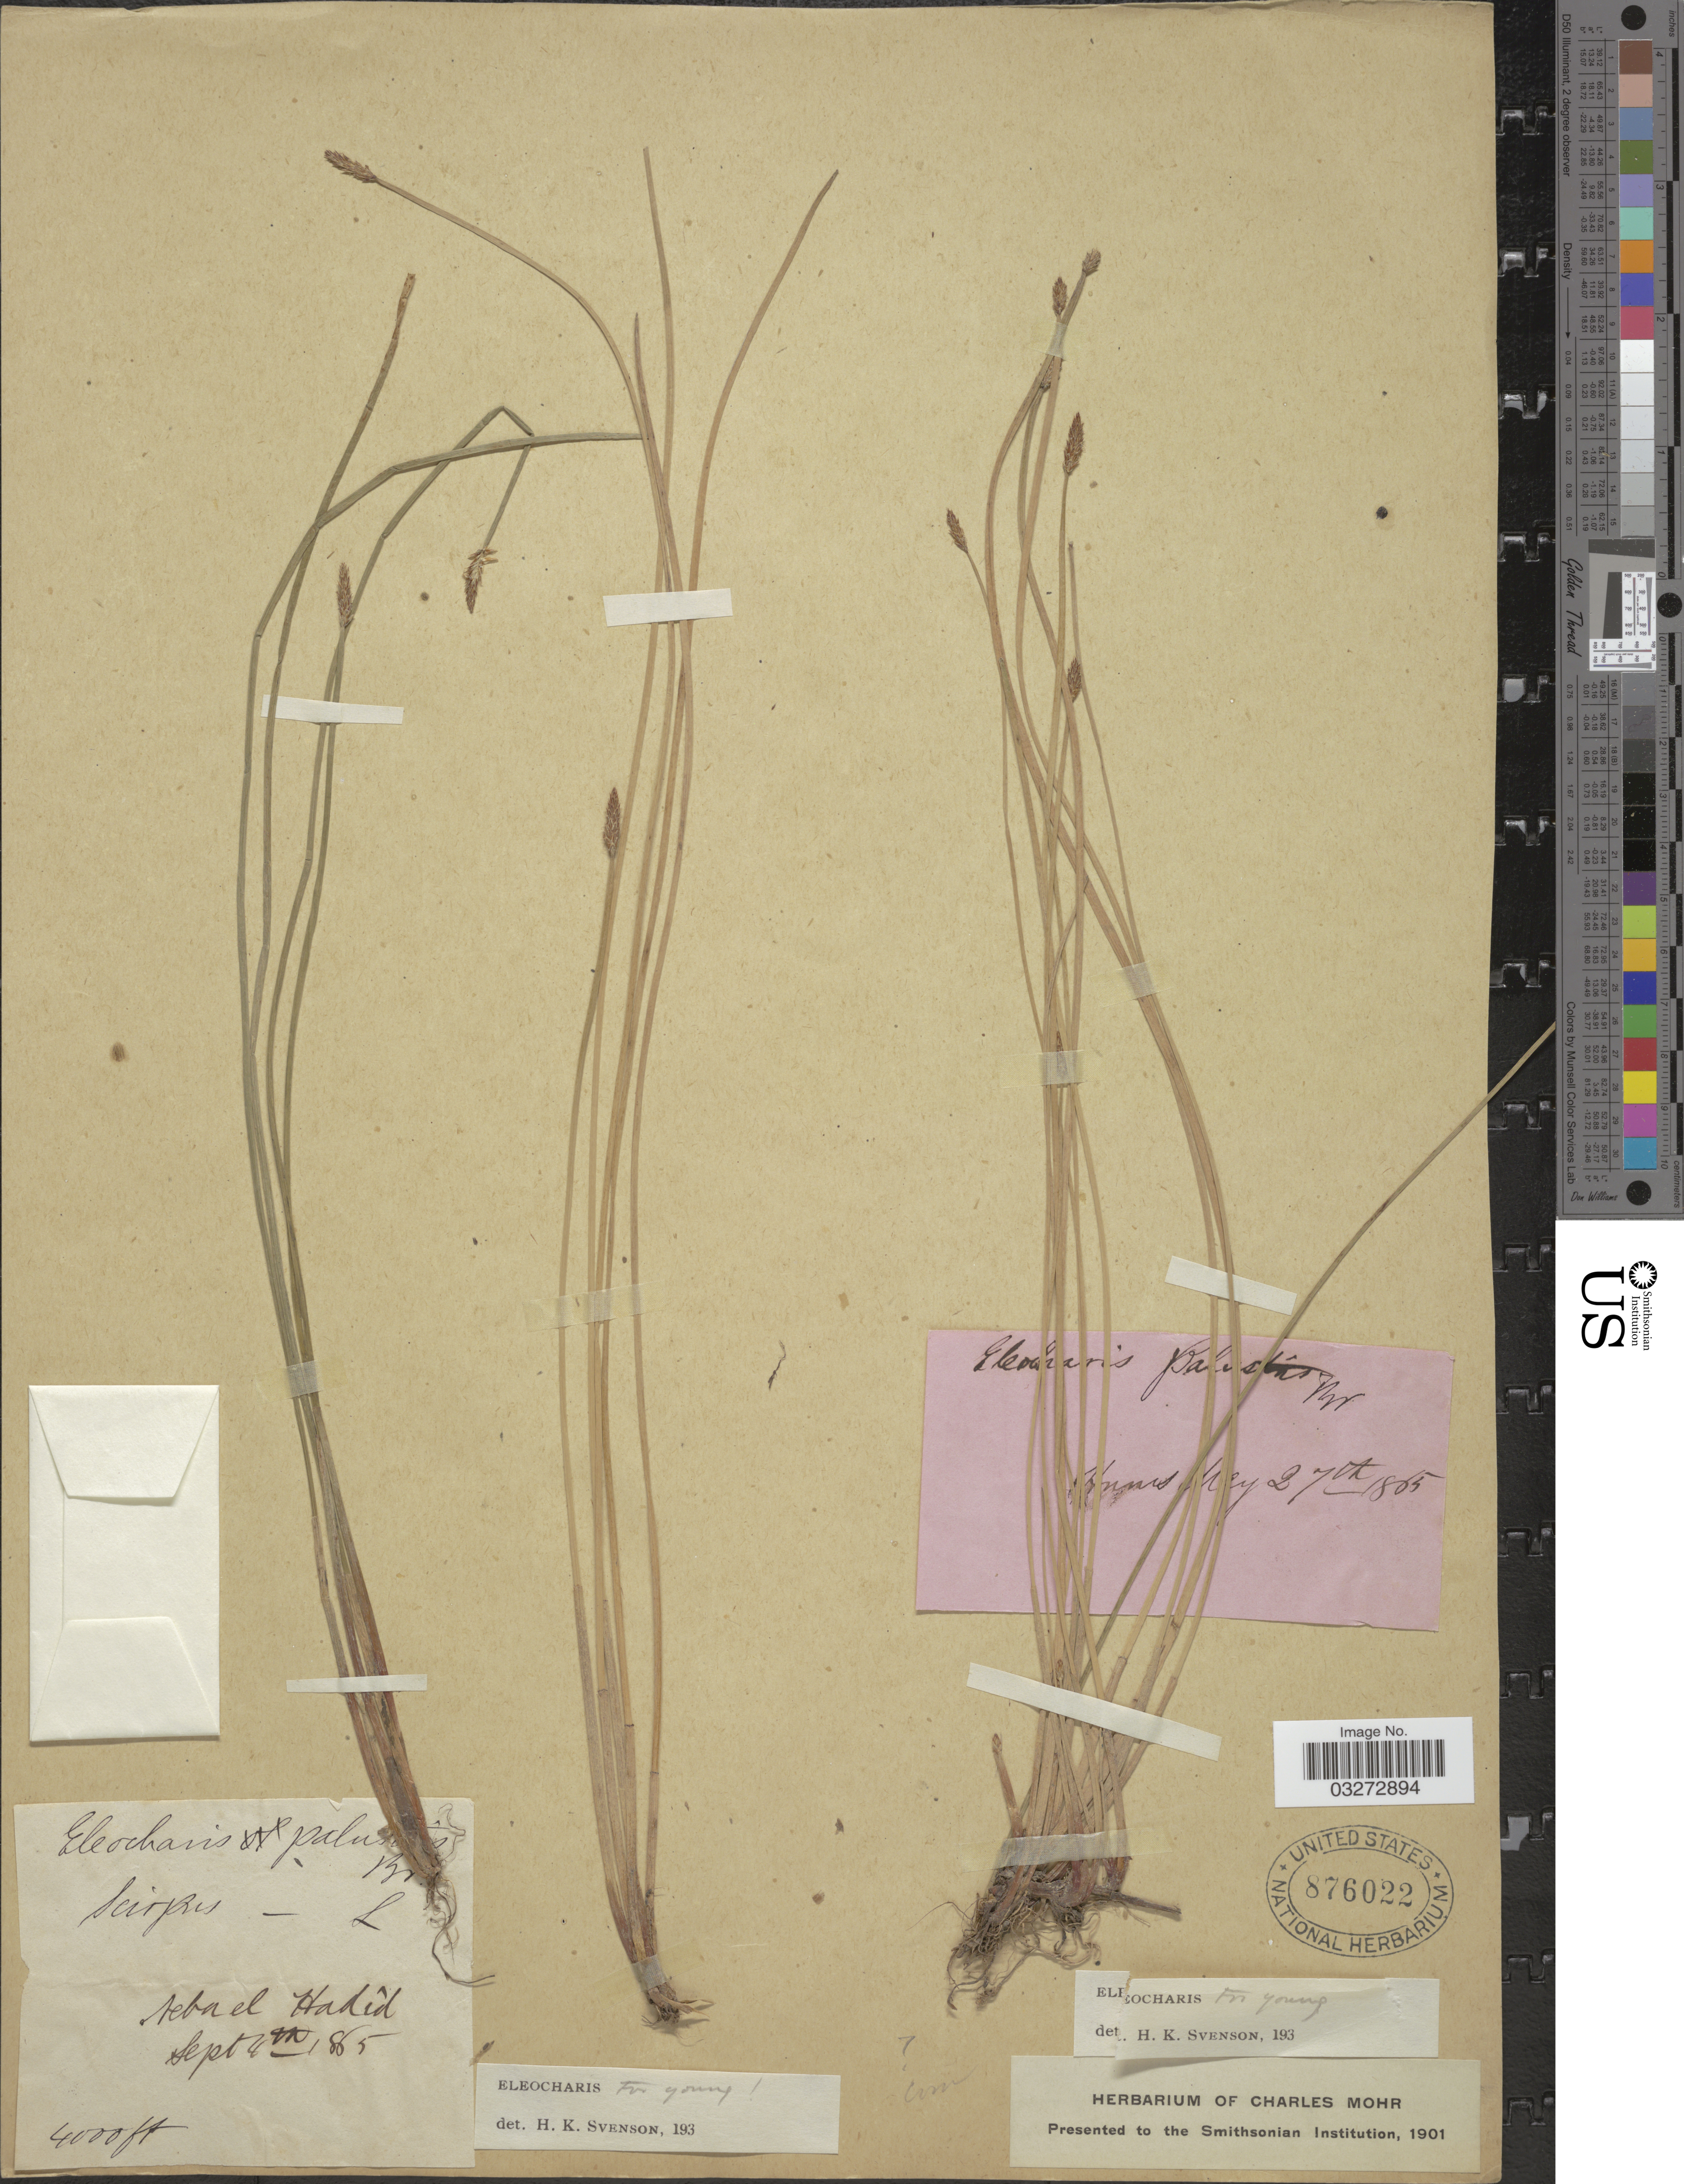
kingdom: Plantae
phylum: Tracheophyta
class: Liliopsida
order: Poales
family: Cyperaceae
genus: Eleocharis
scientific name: Eleocharis sp.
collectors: ex herb. Charles Mohr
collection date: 1865-05-27/1865-09-04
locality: Acba[interpreted] el Hadid [unsure placement] Hunes[interpreted].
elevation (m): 1219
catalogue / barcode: US 876022